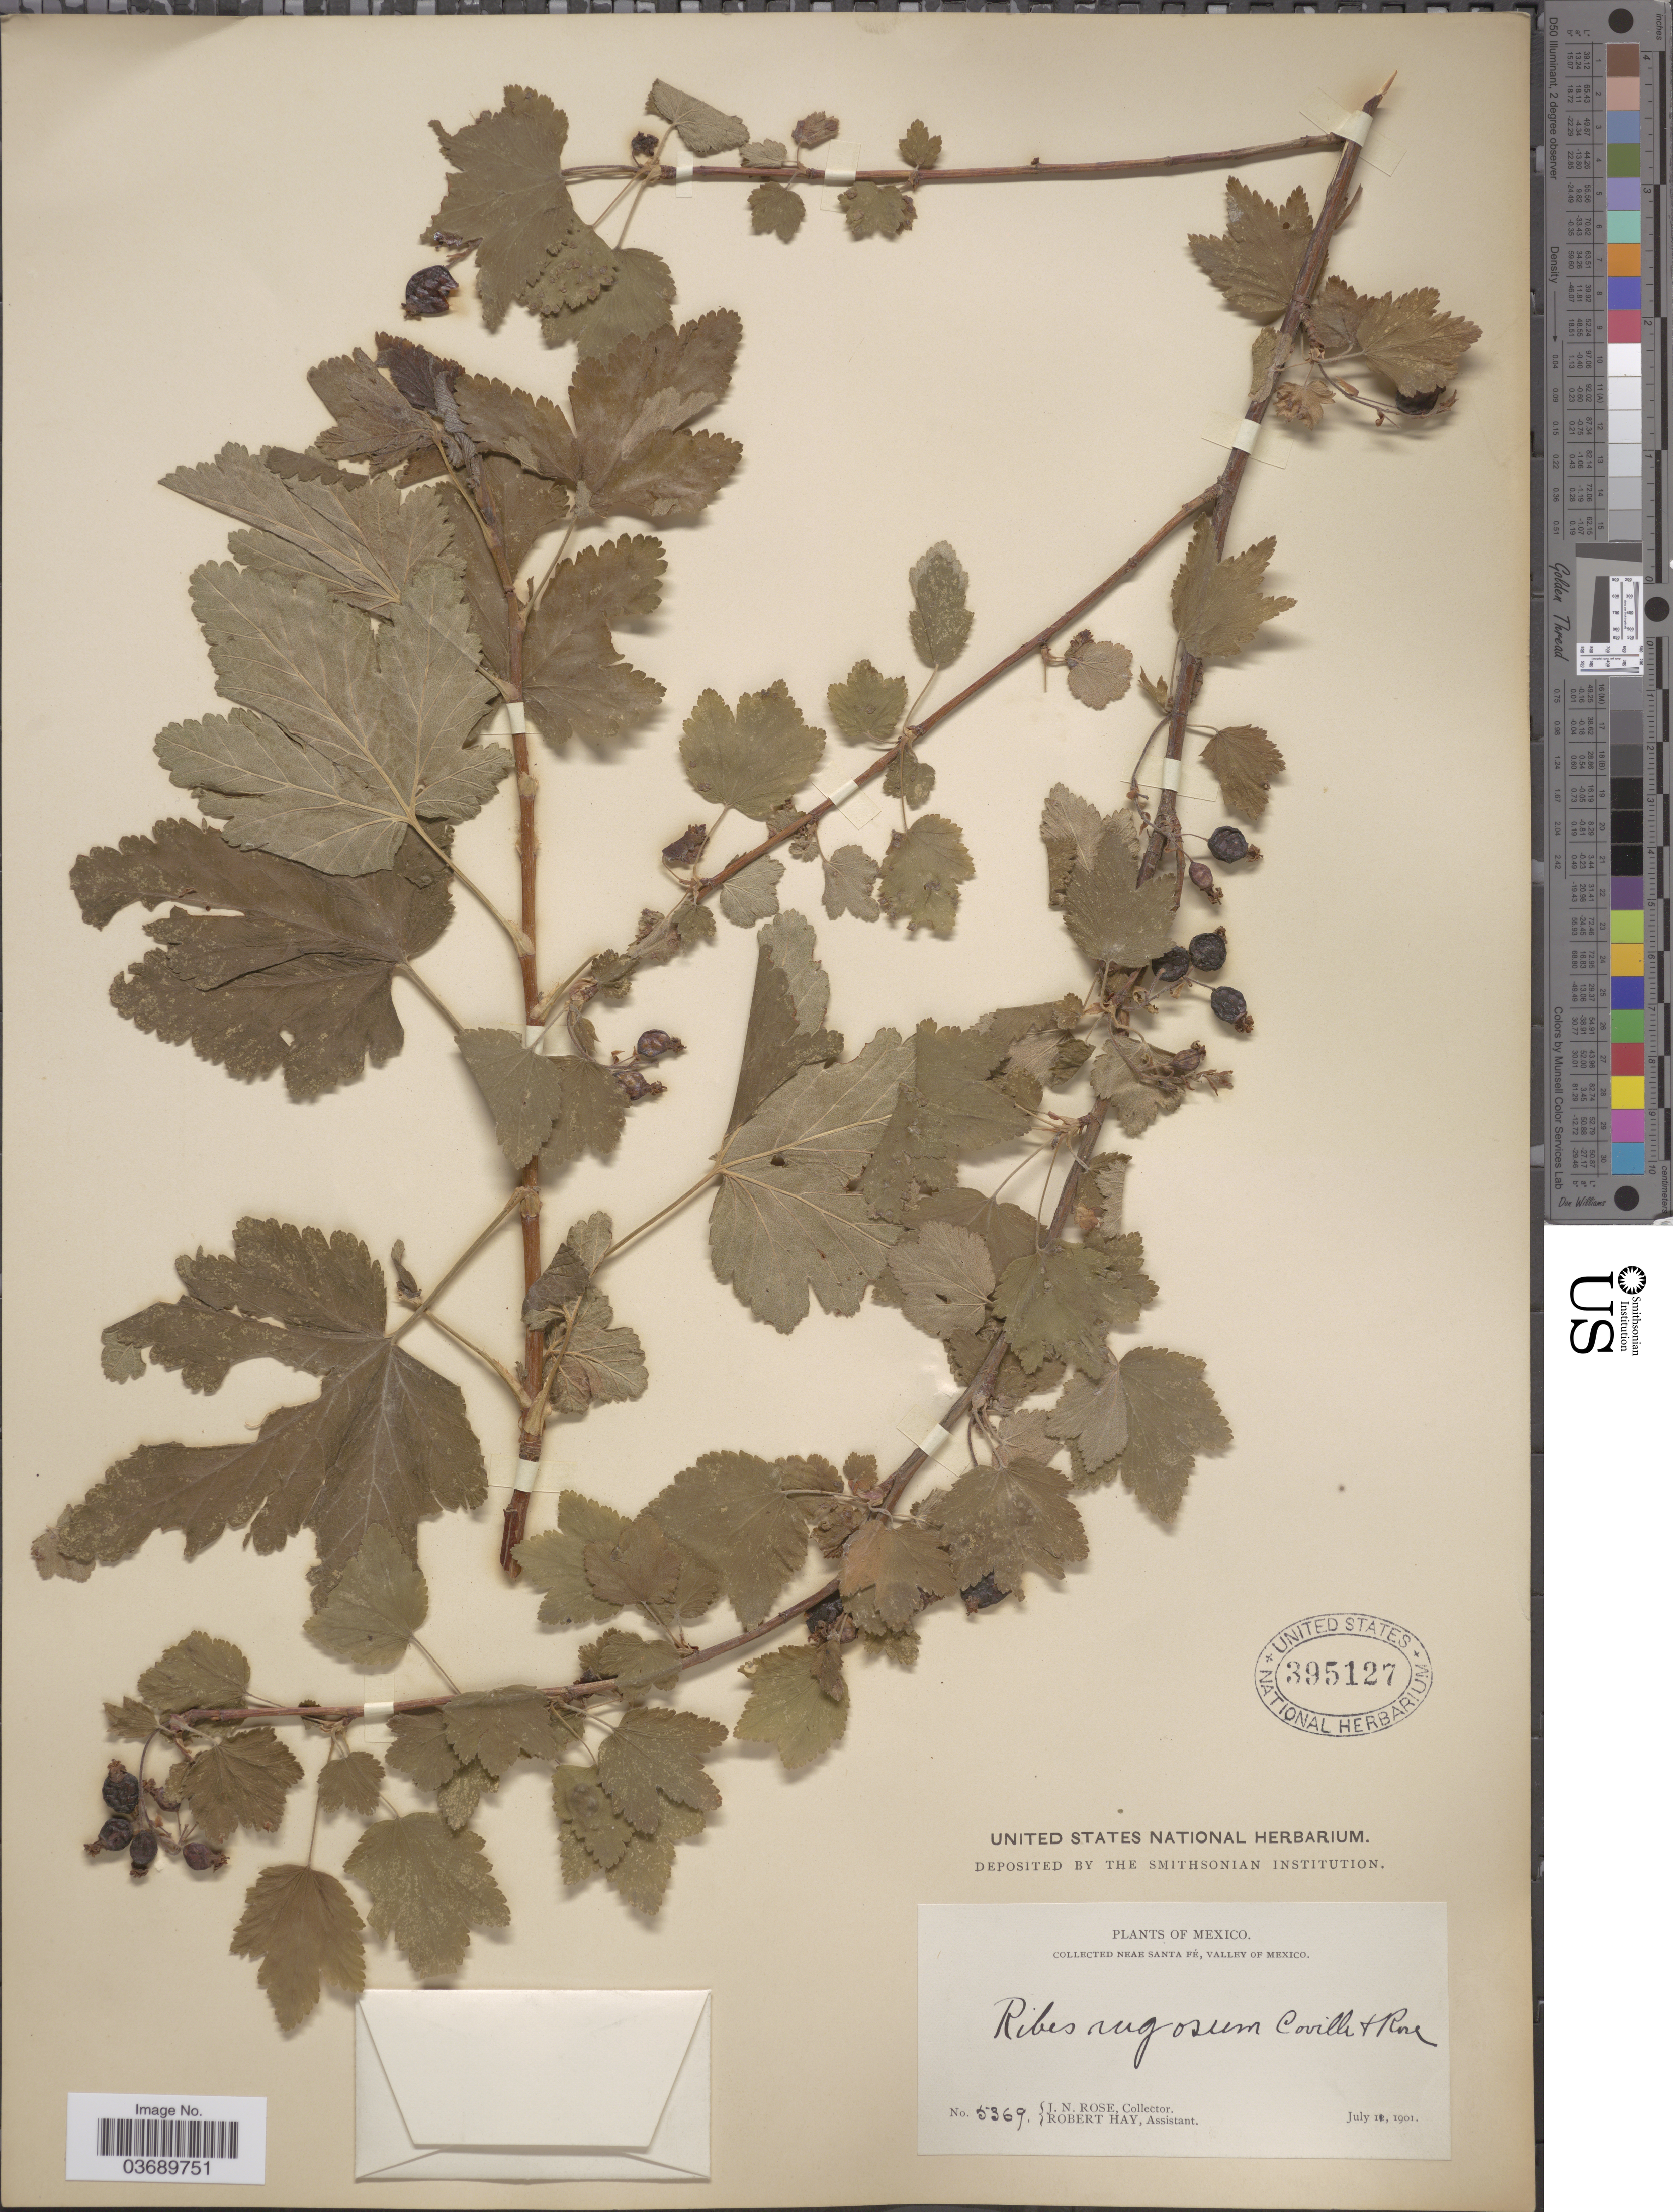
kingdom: Plantae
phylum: Tracheophyta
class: Magnoliopsida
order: Saxifragales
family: Grossulariaceae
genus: Ribes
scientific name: Ribes rugosum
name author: Coville & Rose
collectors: J. N. Rose & R. Hay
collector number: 5369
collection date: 1901-07-11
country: Mexico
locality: Neae Santa Fé, Valley of Mexico.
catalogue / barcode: US 395127